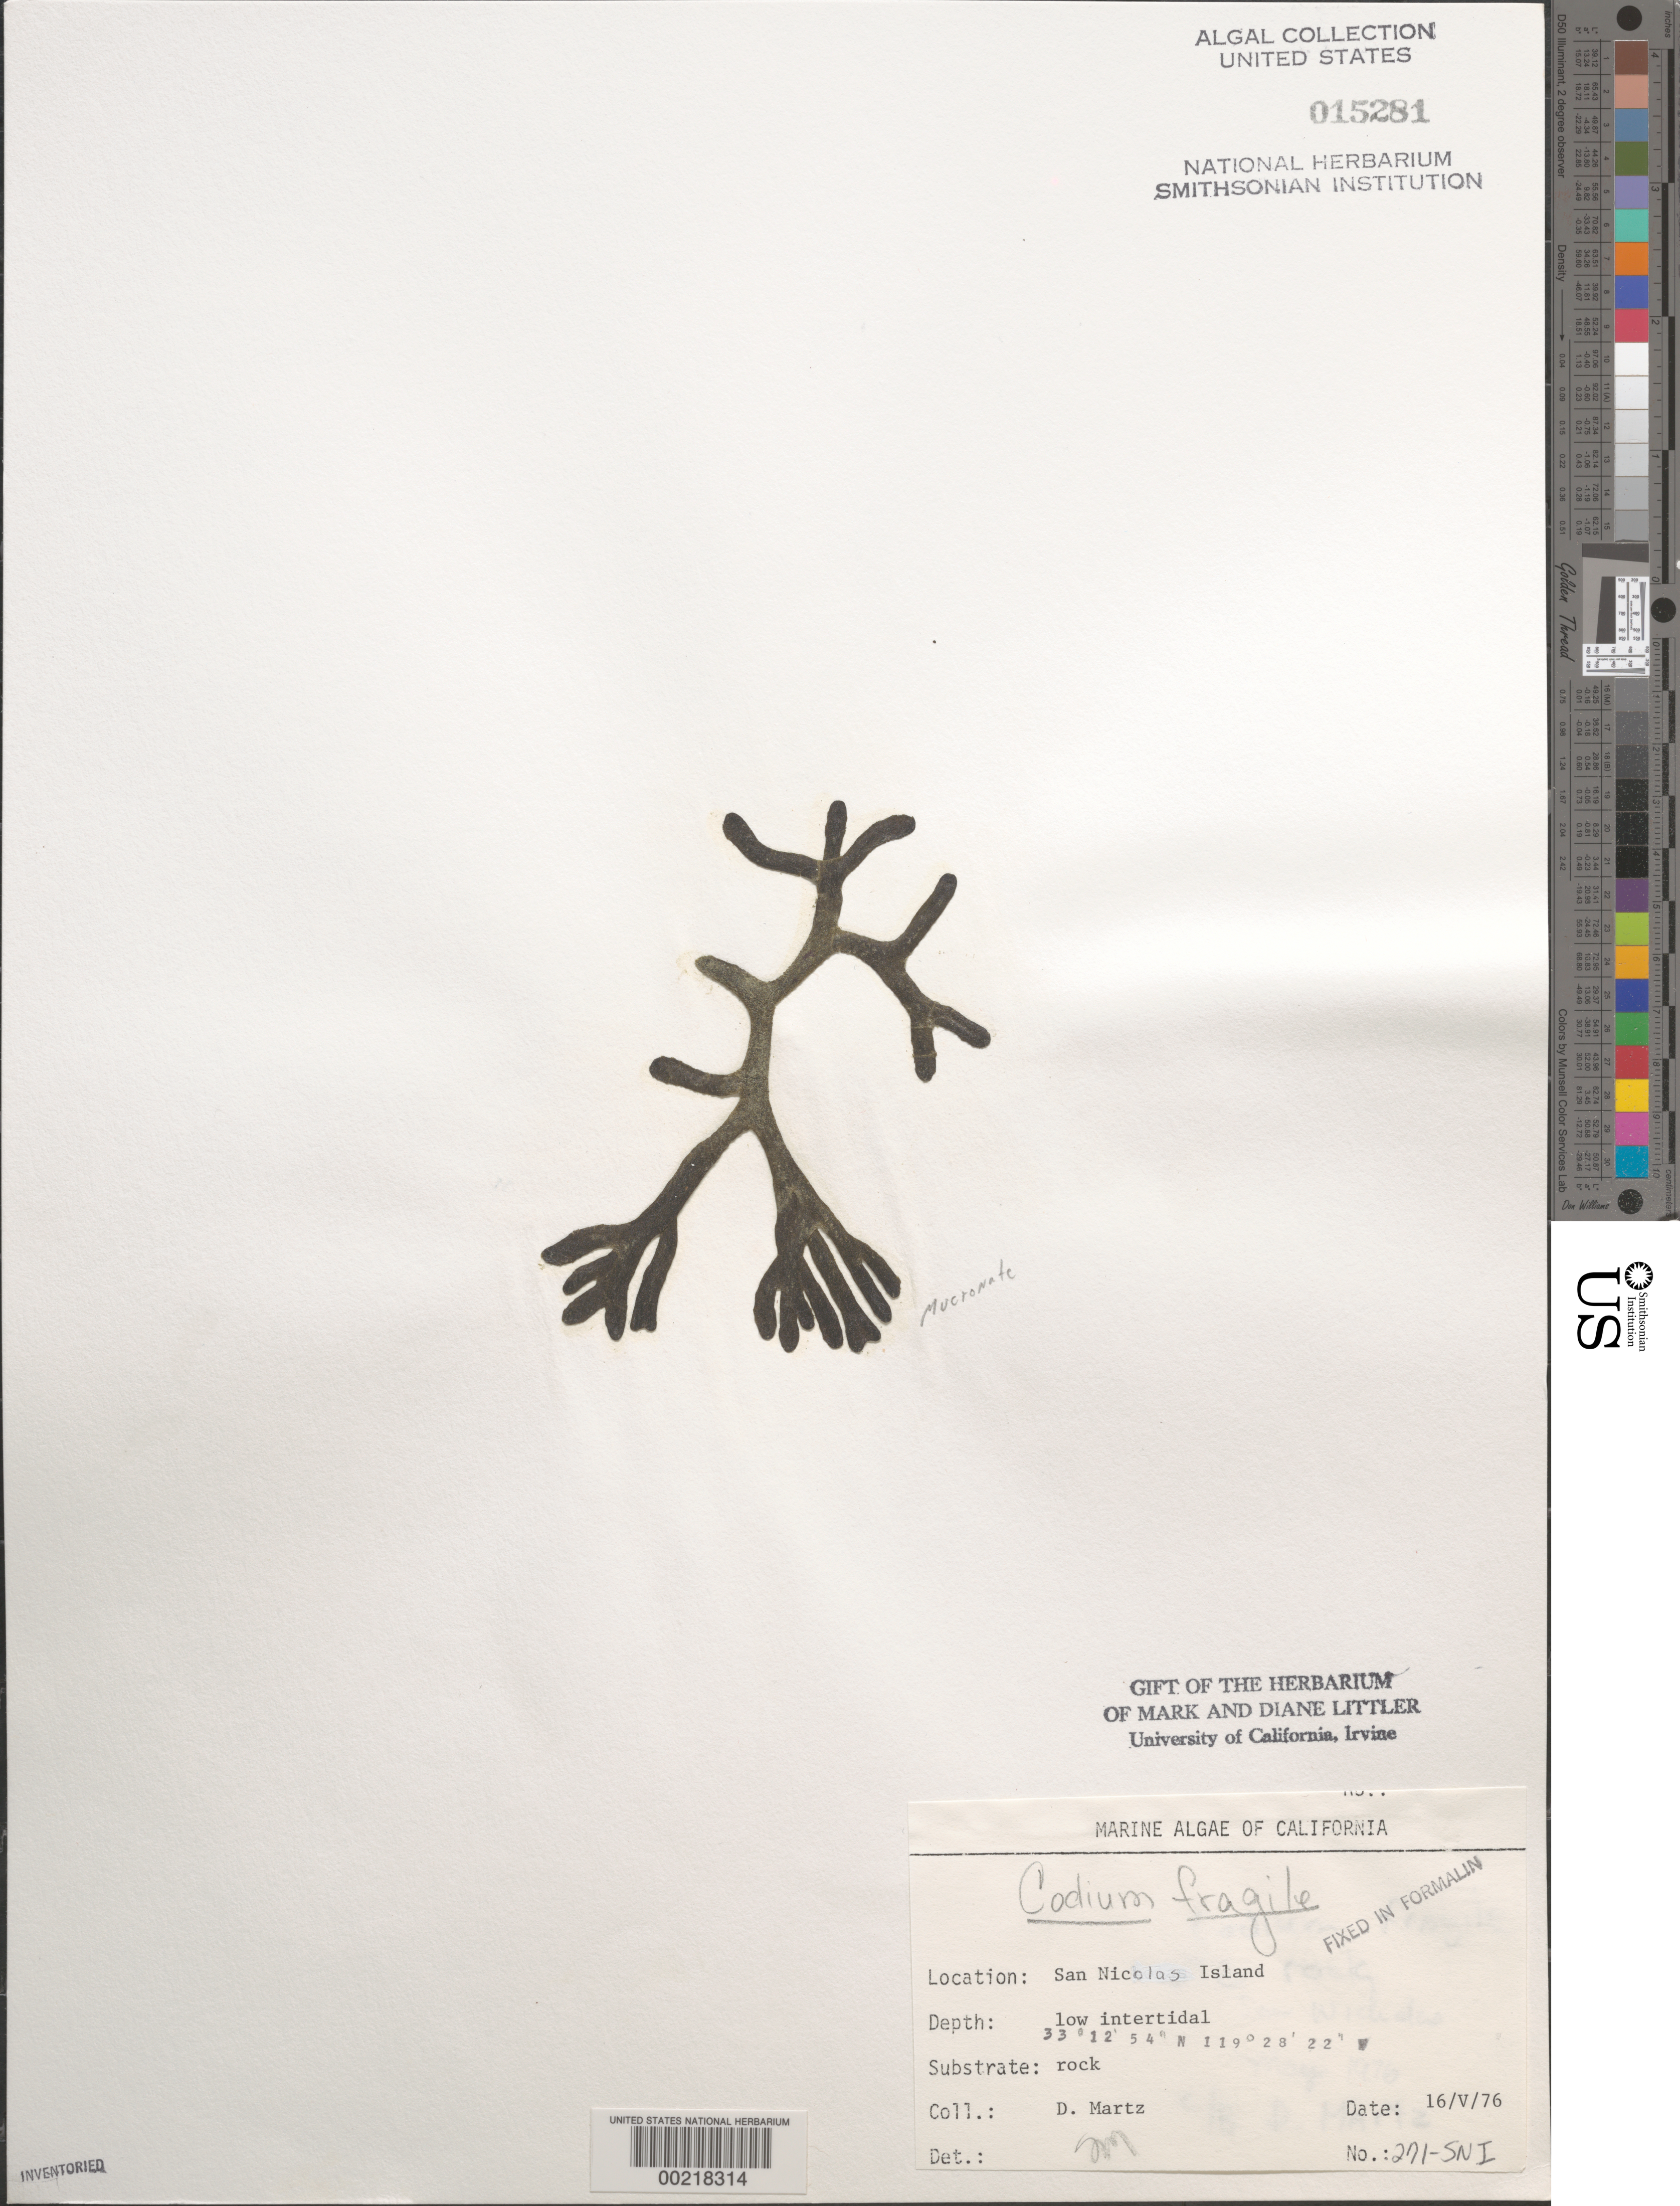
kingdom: Plantae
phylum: Chlorophyta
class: Ulvophyceae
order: Bryopsidales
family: Codiaceae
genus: Codium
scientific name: Codium fragile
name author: (Suringar) P. Hariot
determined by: Murray, S. N.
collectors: D. Martz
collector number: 271-SNI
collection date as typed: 16 May 1976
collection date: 1976-05-16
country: United States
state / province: California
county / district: Ventura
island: San Nicolas Island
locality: Dutch Harbor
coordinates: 33 12'54"N, 119 28'22"W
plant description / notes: BLM-SOCALBIGHT Rocky Intertidal Survey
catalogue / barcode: US 15281